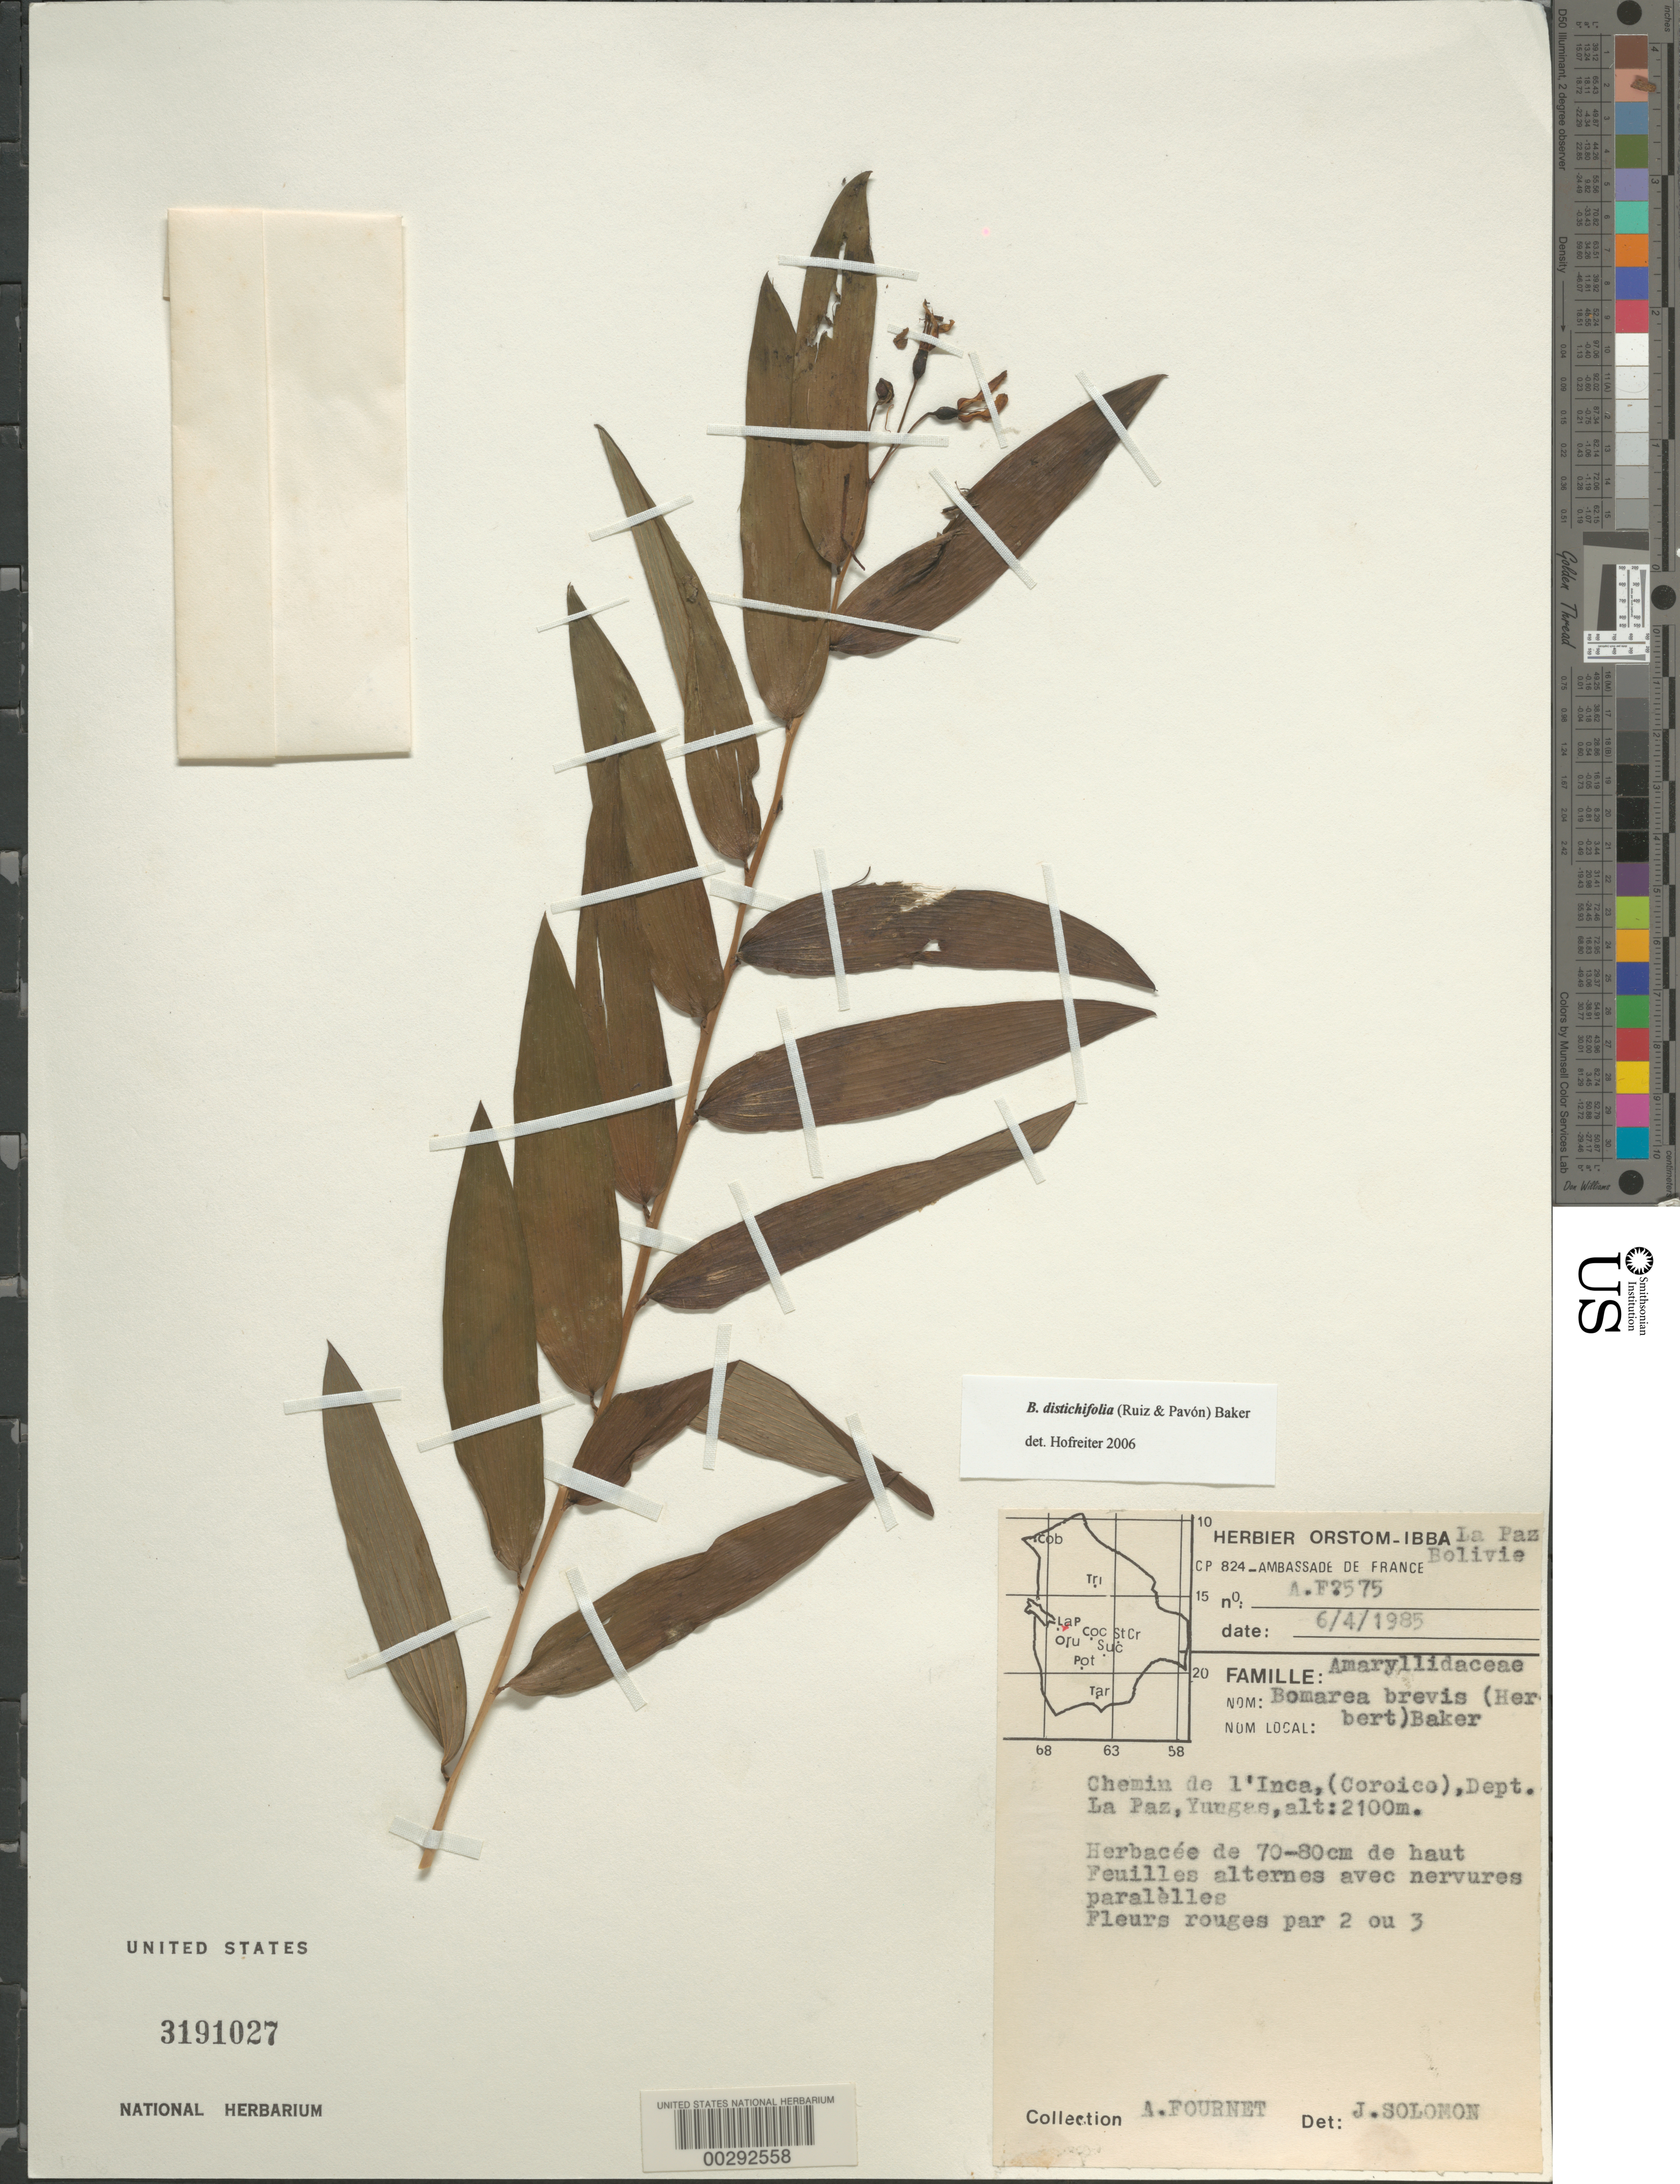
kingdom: Plantae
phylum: Tracheophyta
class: Liliopsida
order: Liliales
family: Alstroemeriaceae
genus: Bomarea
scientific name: Bomarea brevis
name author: (Herb.) Baker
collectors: A. Fournet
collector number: Af2575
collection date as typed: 06 Apr 1985 or 04 Jun 1985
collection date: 1985-04-06 or 1985-06-04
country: Bolivia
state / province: La Paz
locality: Yungas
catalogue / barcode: US 3191027